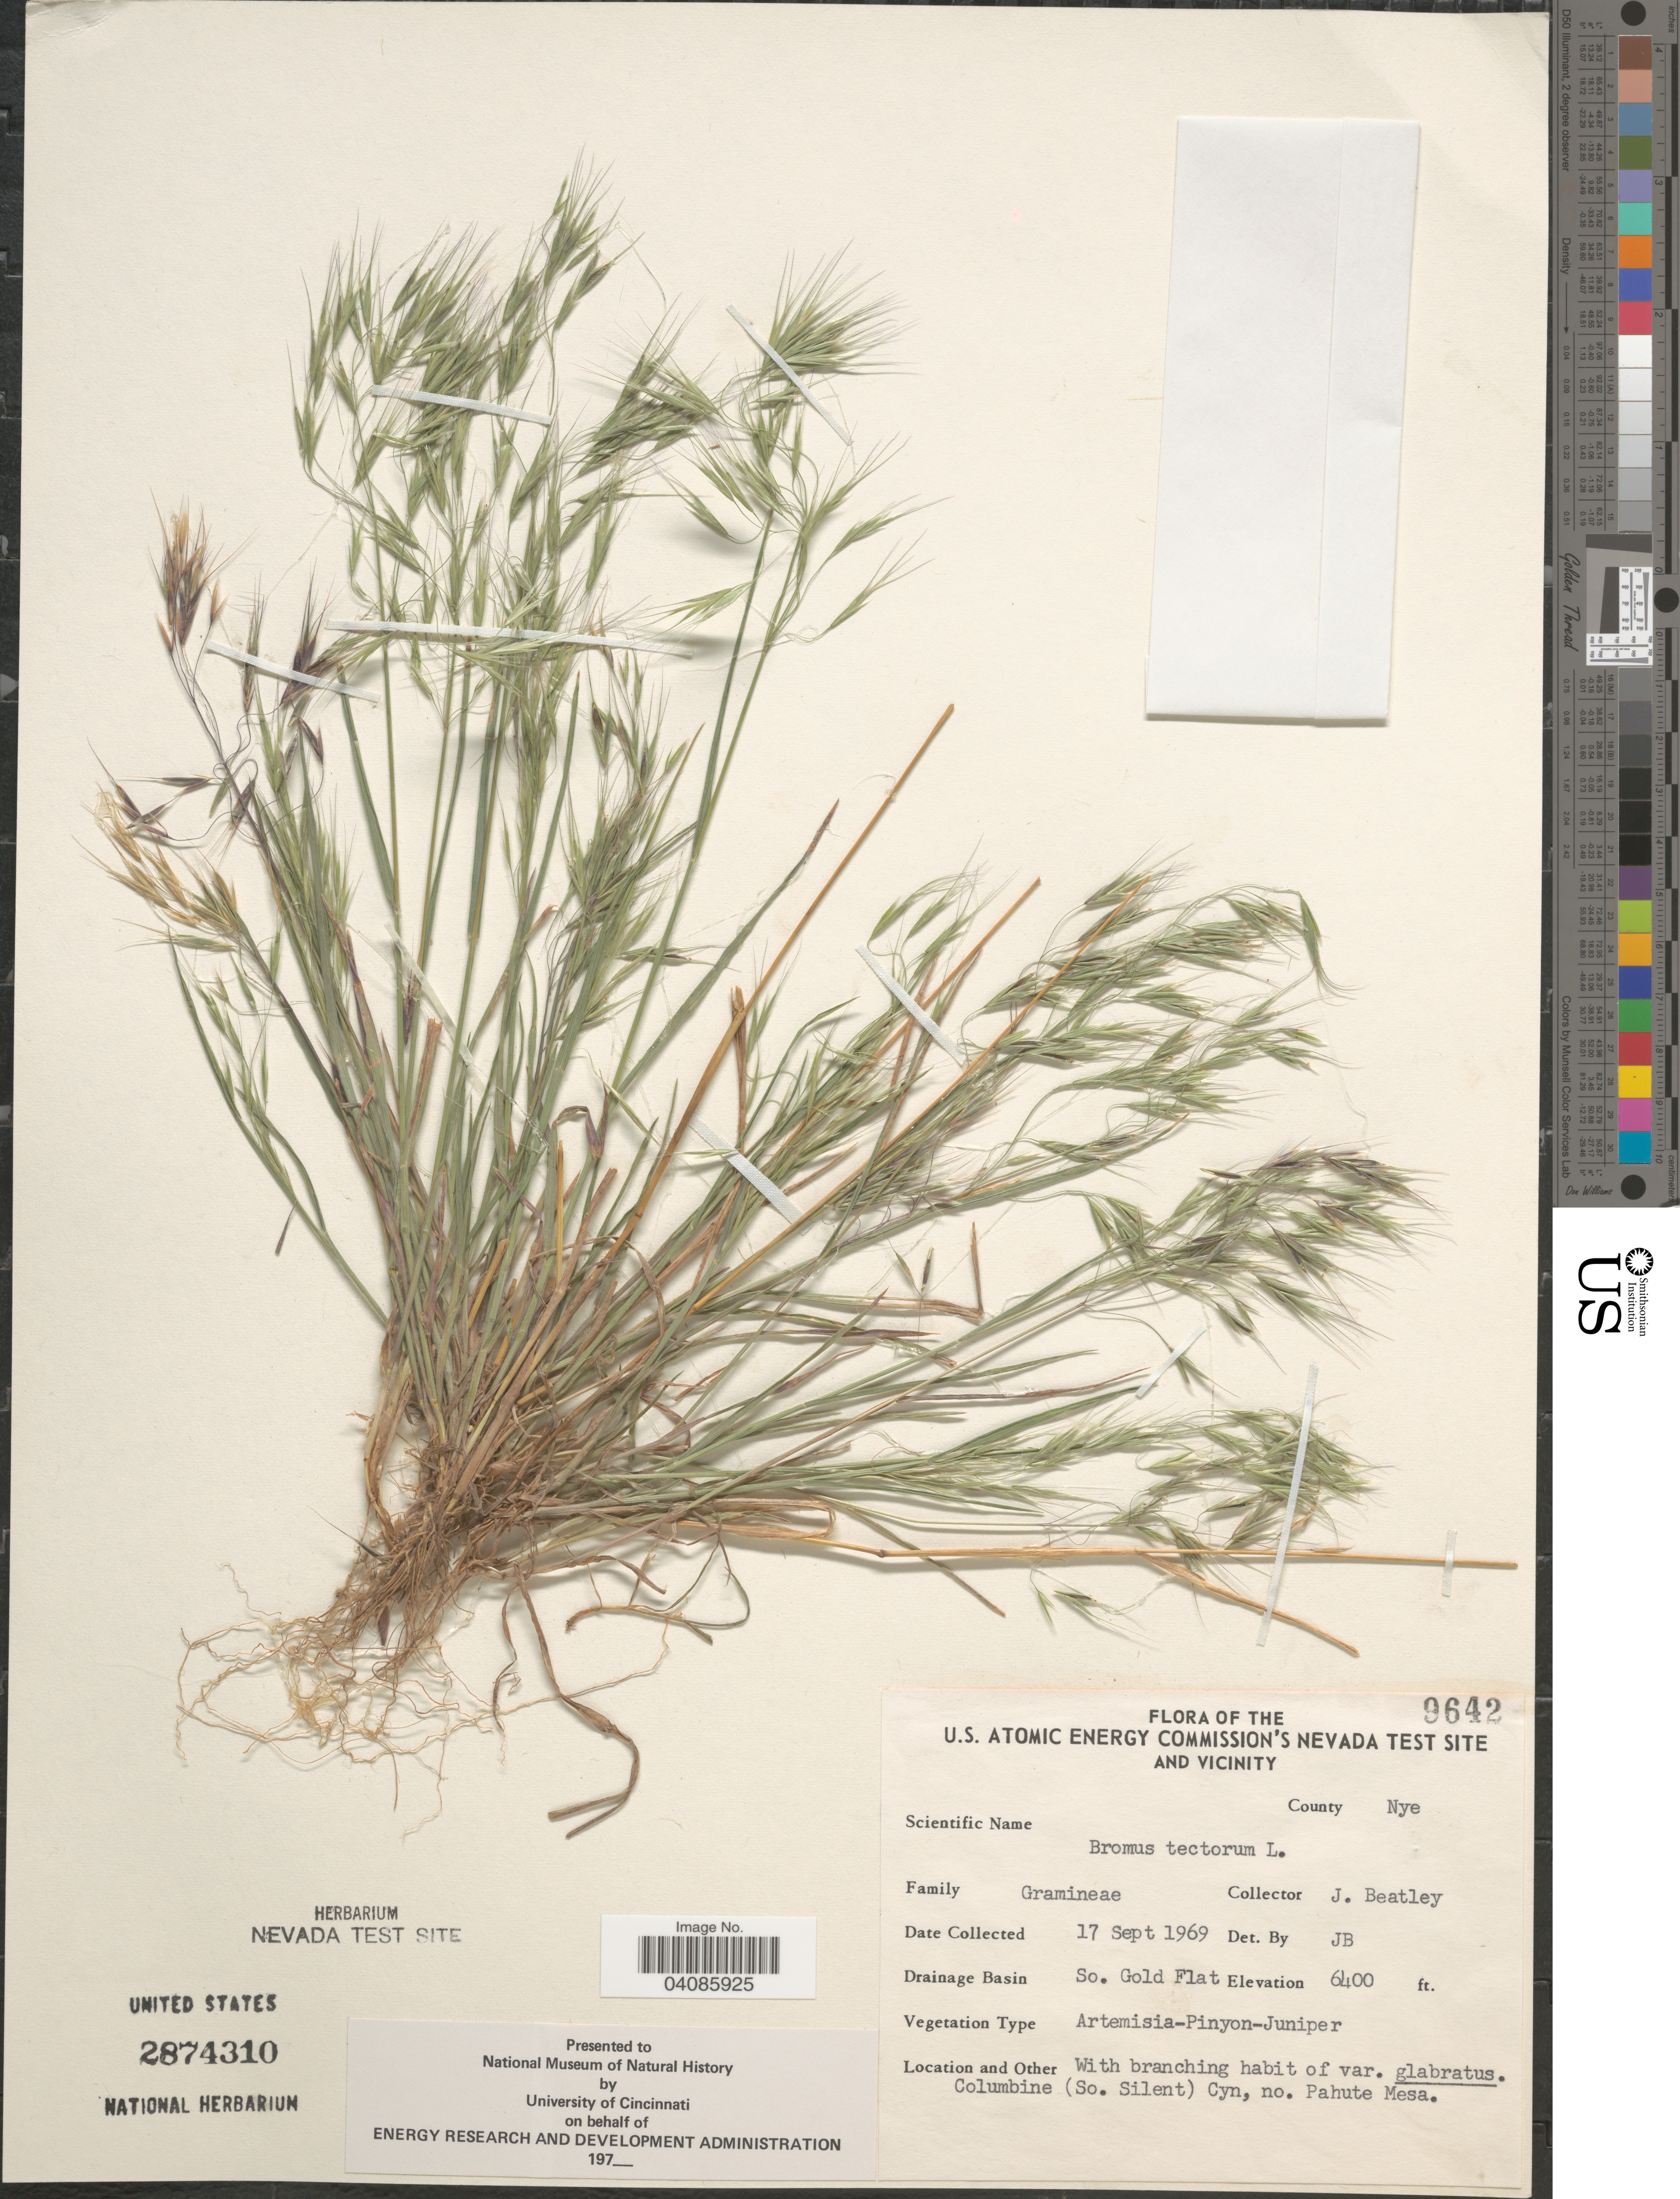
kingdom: Plantae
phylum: Tracheophyta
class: Liliopsida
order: Poales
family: Poaceae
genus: Bromus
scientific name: Bromus tectorum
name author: L.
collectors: J. C. Beatley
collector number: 9642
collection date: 1969-09-17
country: United States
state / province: Nevada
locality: U.S. Atomic Energy Commission's Nevada Test Site and Vicinity. County Nye. Drainage Basin So. Gold Flat. Columbine (So. Silent) Cyn, no. Pahute Mesa.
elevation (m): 1951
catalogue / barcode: US 2874310